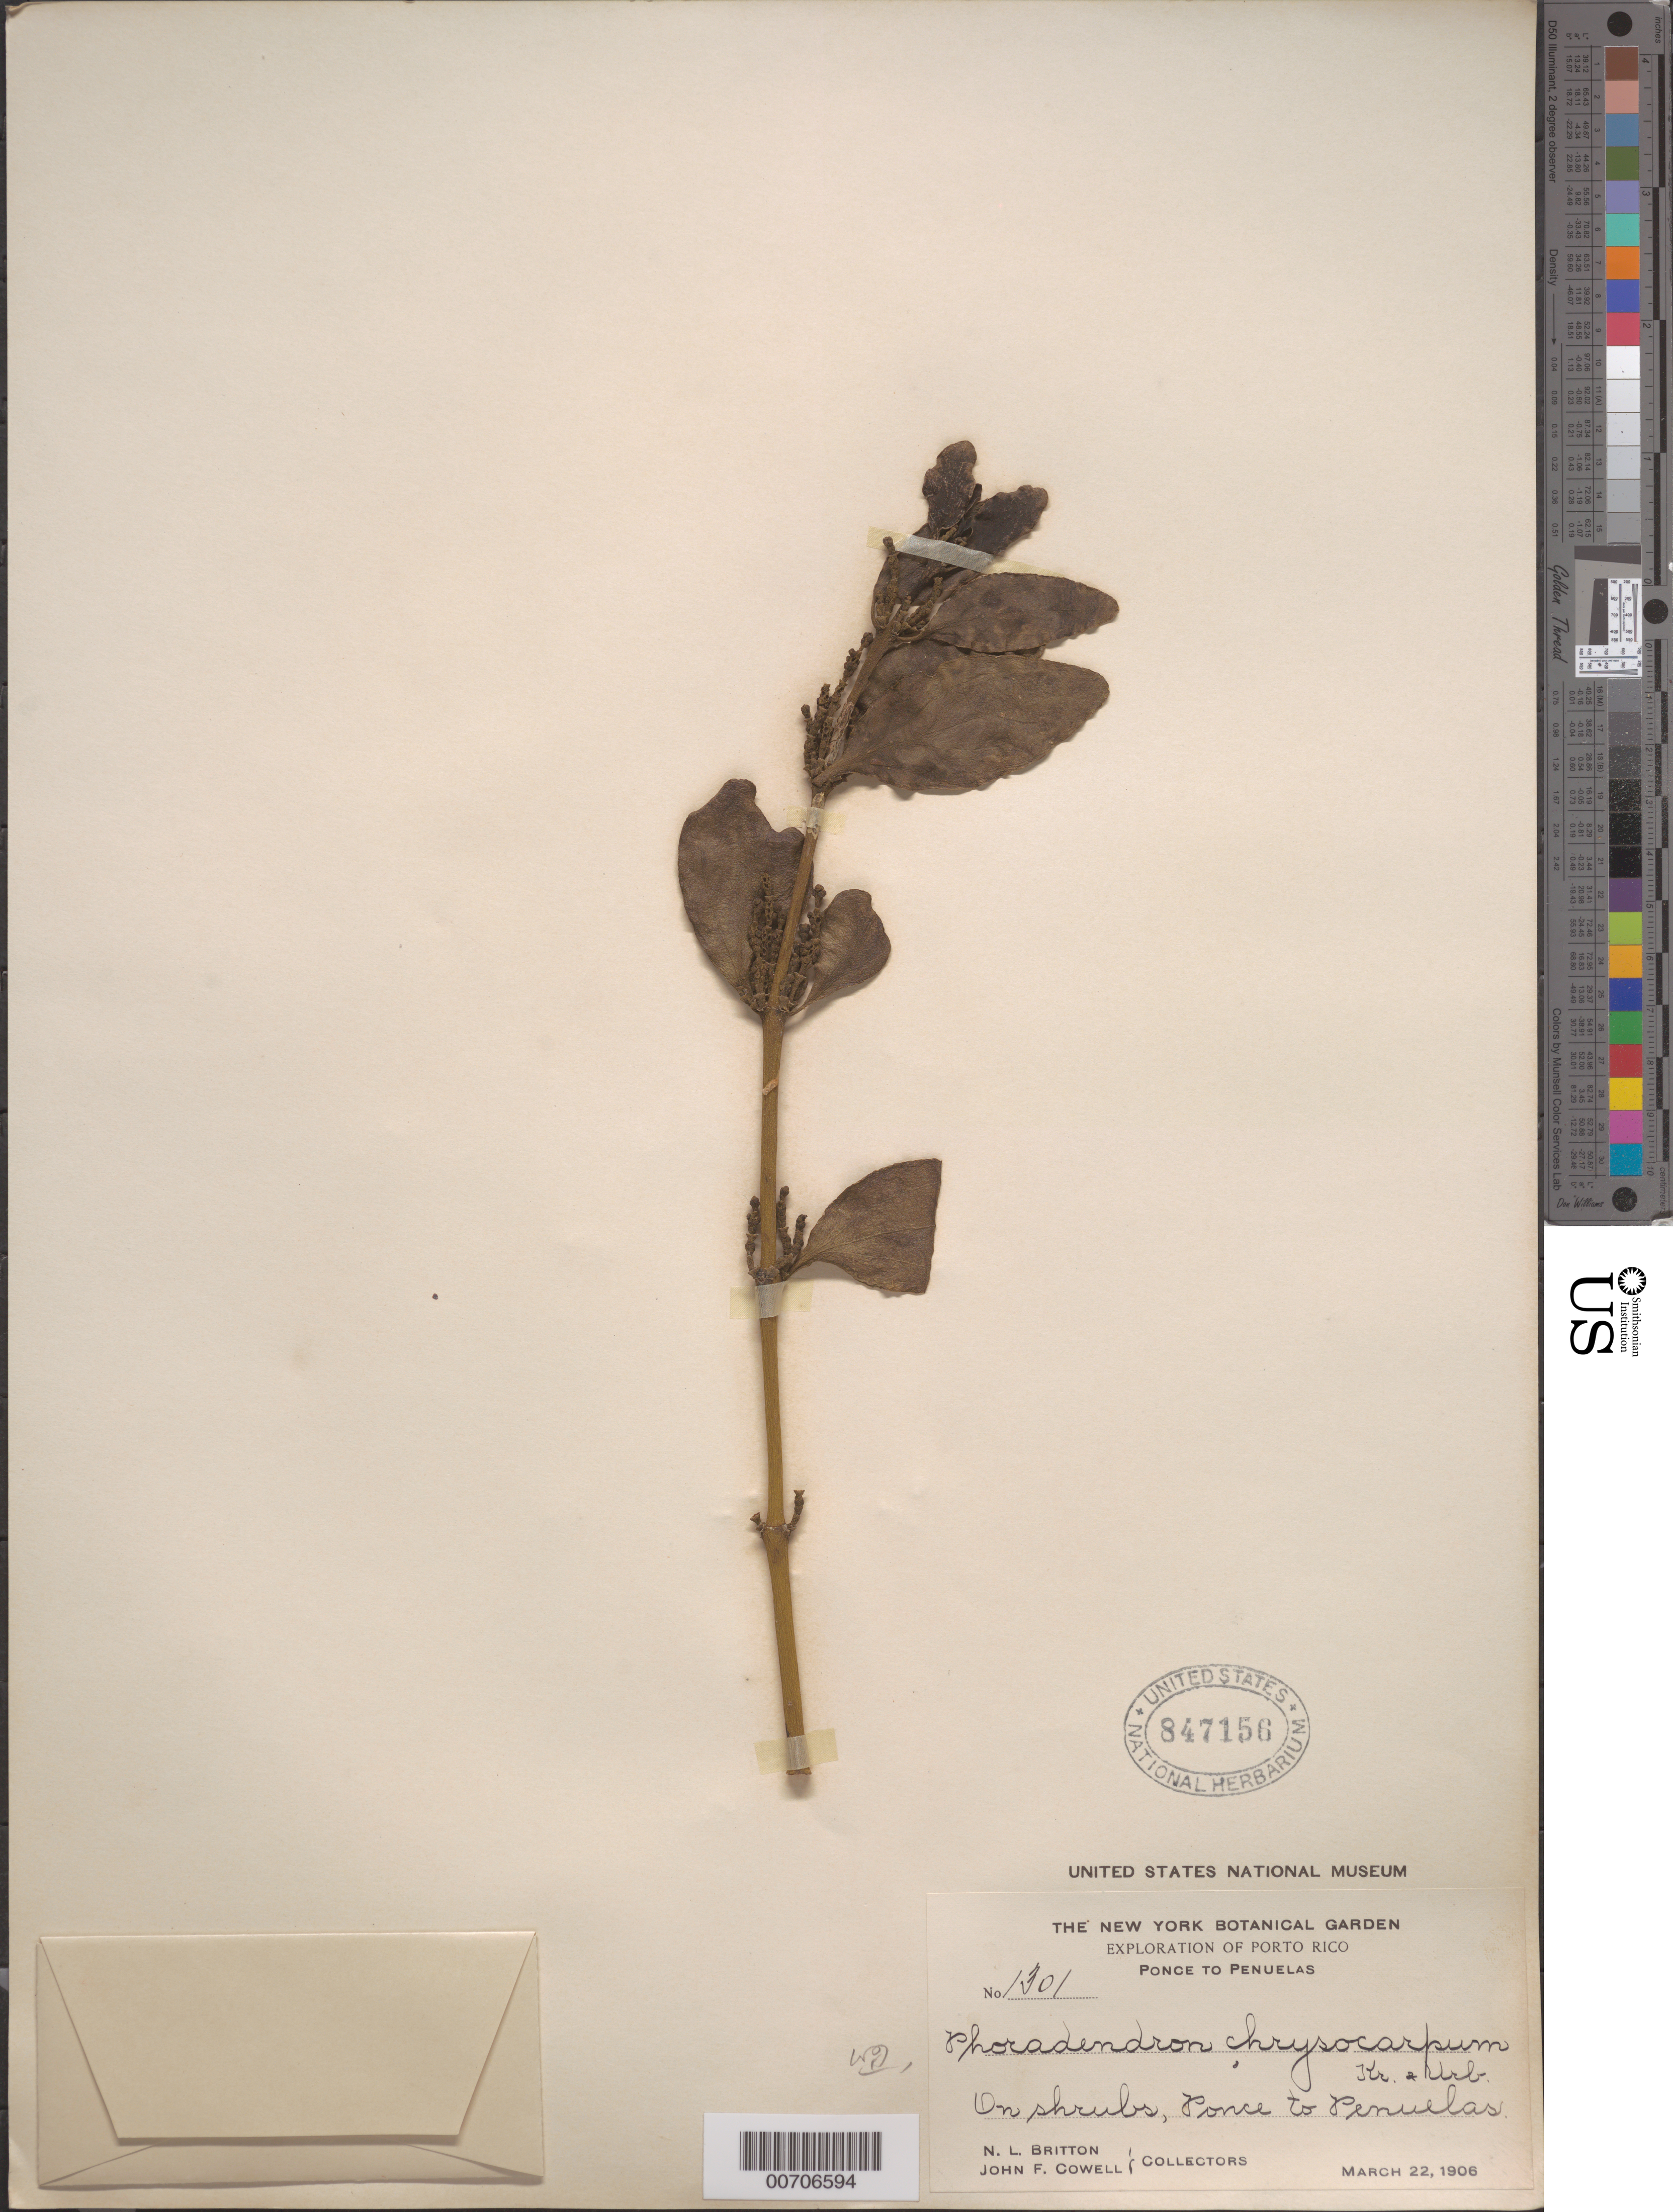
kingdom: Plantae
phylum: Tracheophyta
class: Magnoliopsida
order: Santalales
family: Viscaceae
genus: Phoradendron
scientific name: Phoradendron chrysocarpum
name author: Krug & Urb.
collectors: N. Britton & J. F. Cowell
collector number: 1301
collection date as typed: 22 Mar 1906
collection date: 1906-03-22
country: Puerto Rico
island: Greater Antilles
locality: Ponce to Penuelas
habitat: On shrubs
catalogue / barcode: US 847156